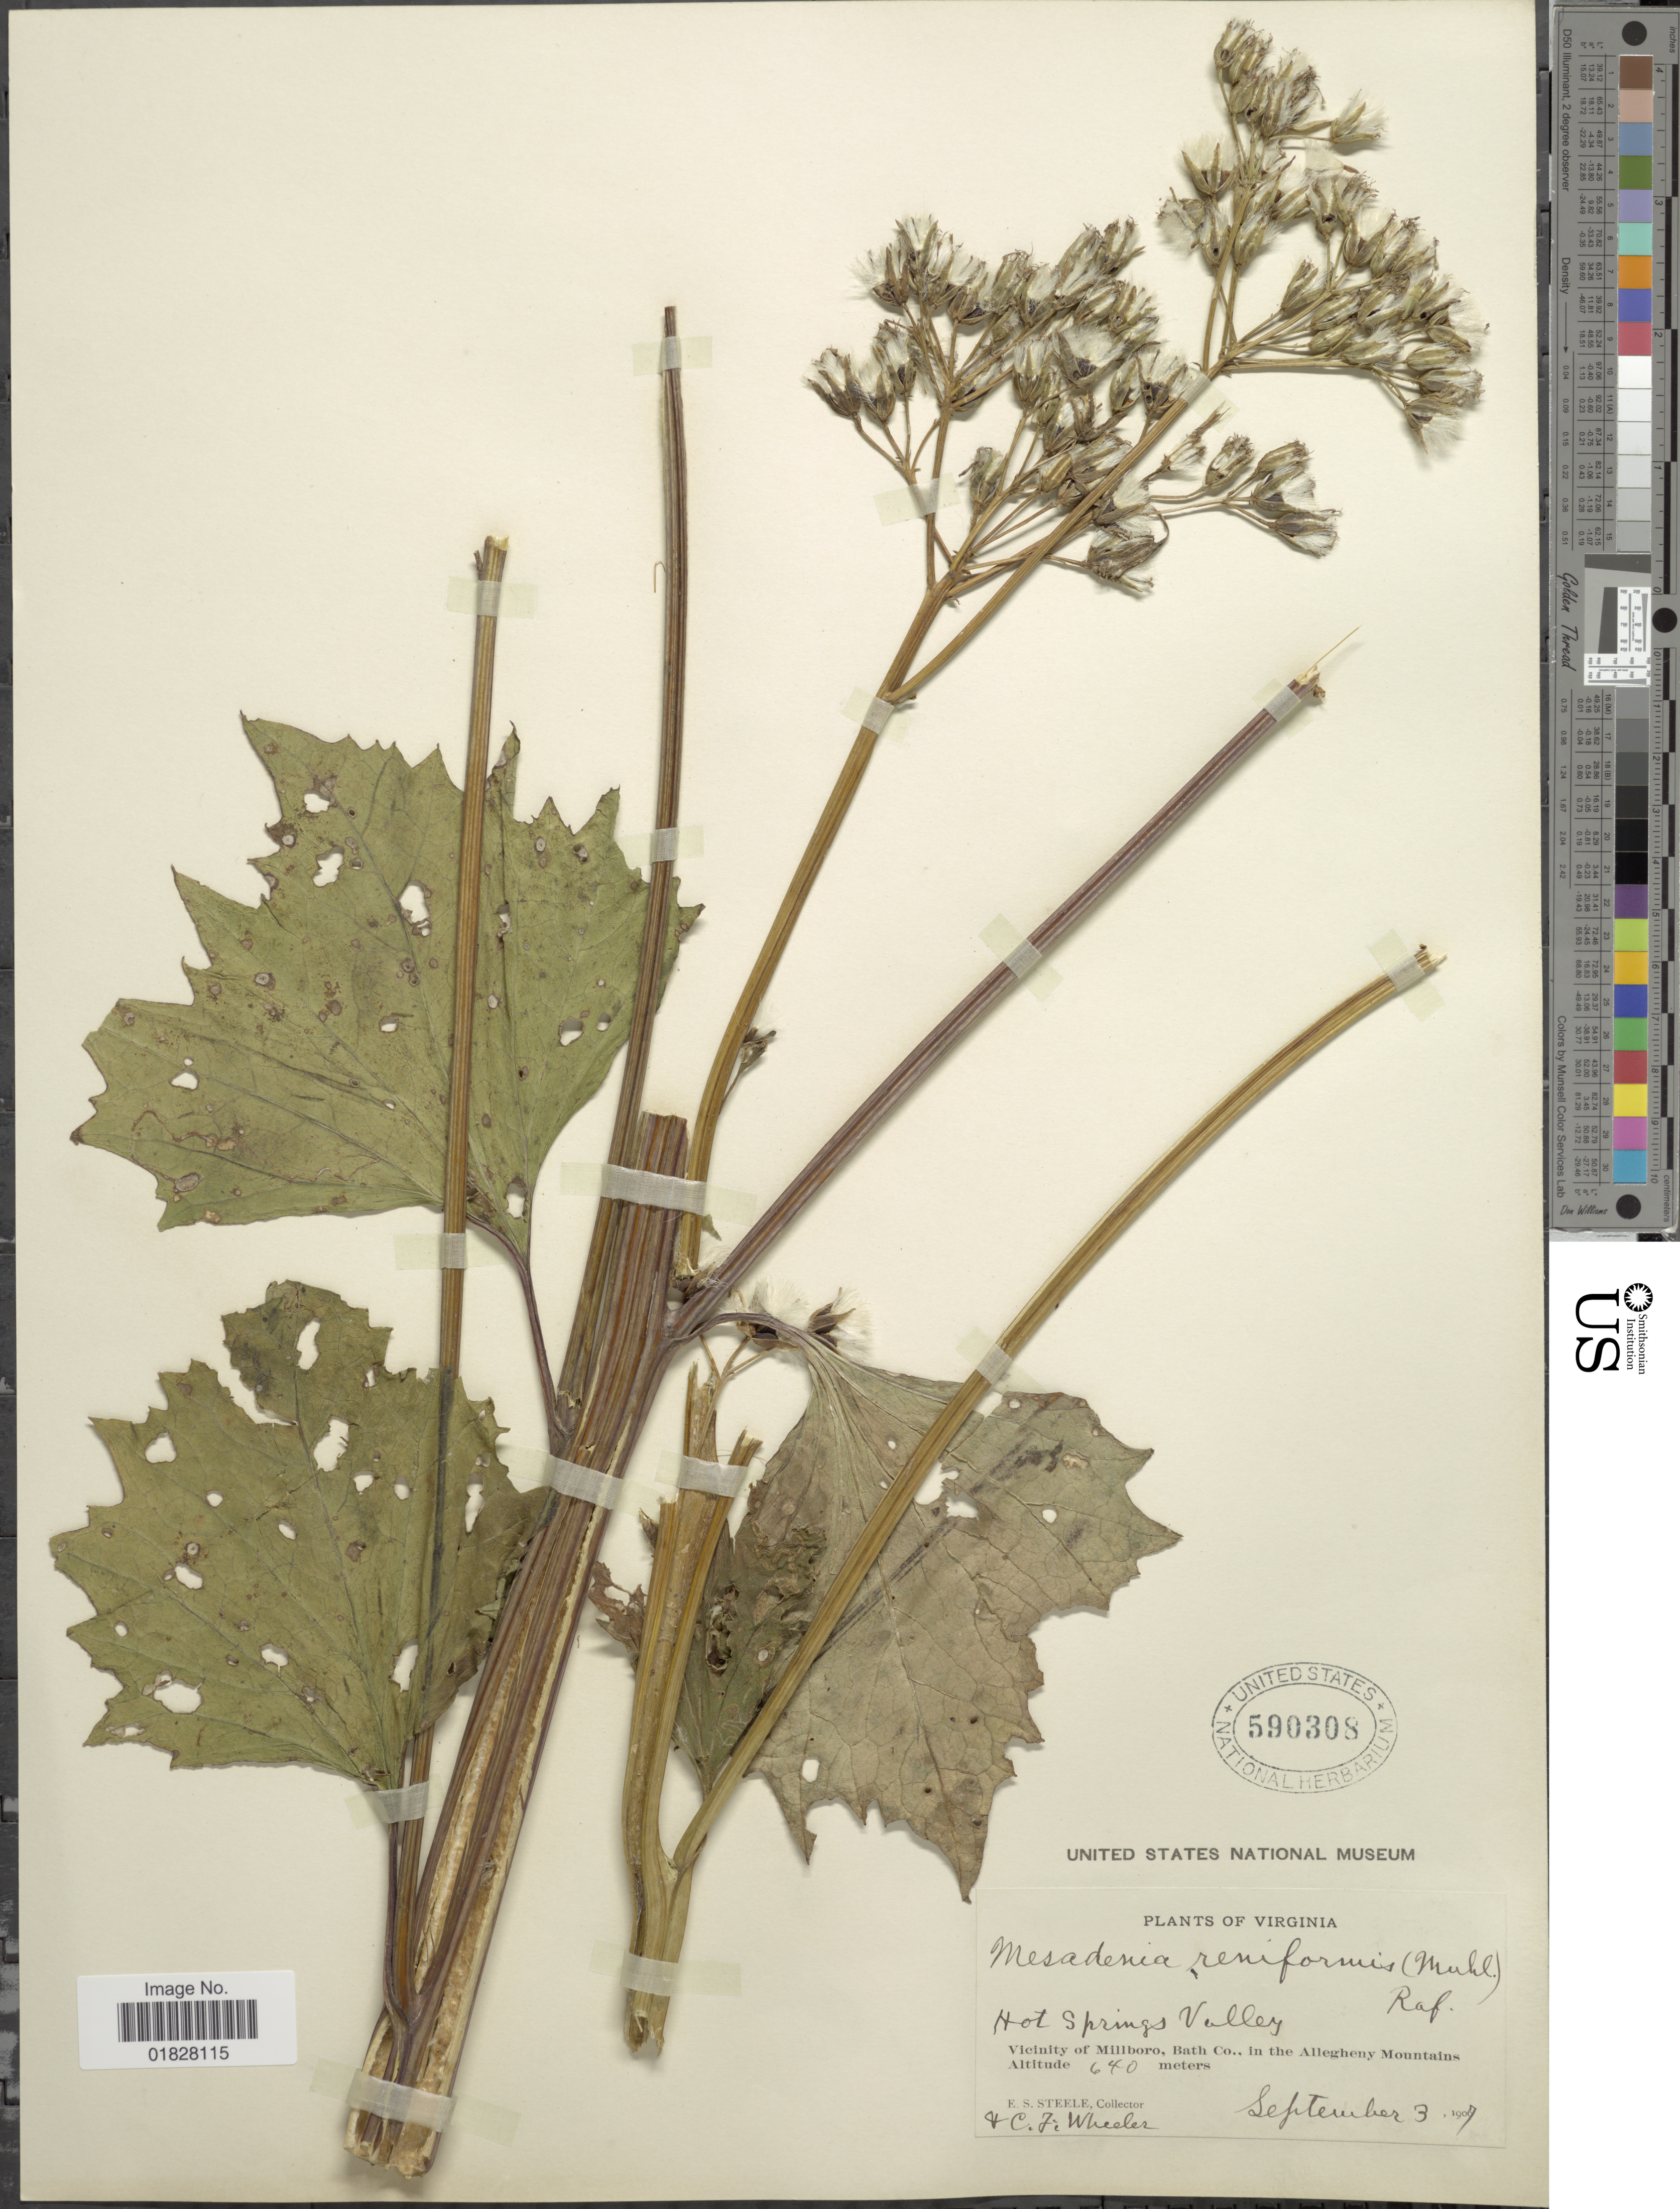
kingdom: Plantae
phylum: Tracheophyta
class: Magnoliopsida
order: Asterales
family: Asteraceae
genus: Arnoglossum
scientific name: Arnoglossum reniforme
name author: (Hook.) H. Rob.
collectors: E. Steele & C. Wheeler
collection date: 1907-09-03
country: United States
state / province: Virginia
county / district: Bath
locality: Hot Springs Valley. Vicinity of Millboro, Bath Co., in the Allegheny Mountains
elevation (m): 640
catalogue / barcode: US 590308